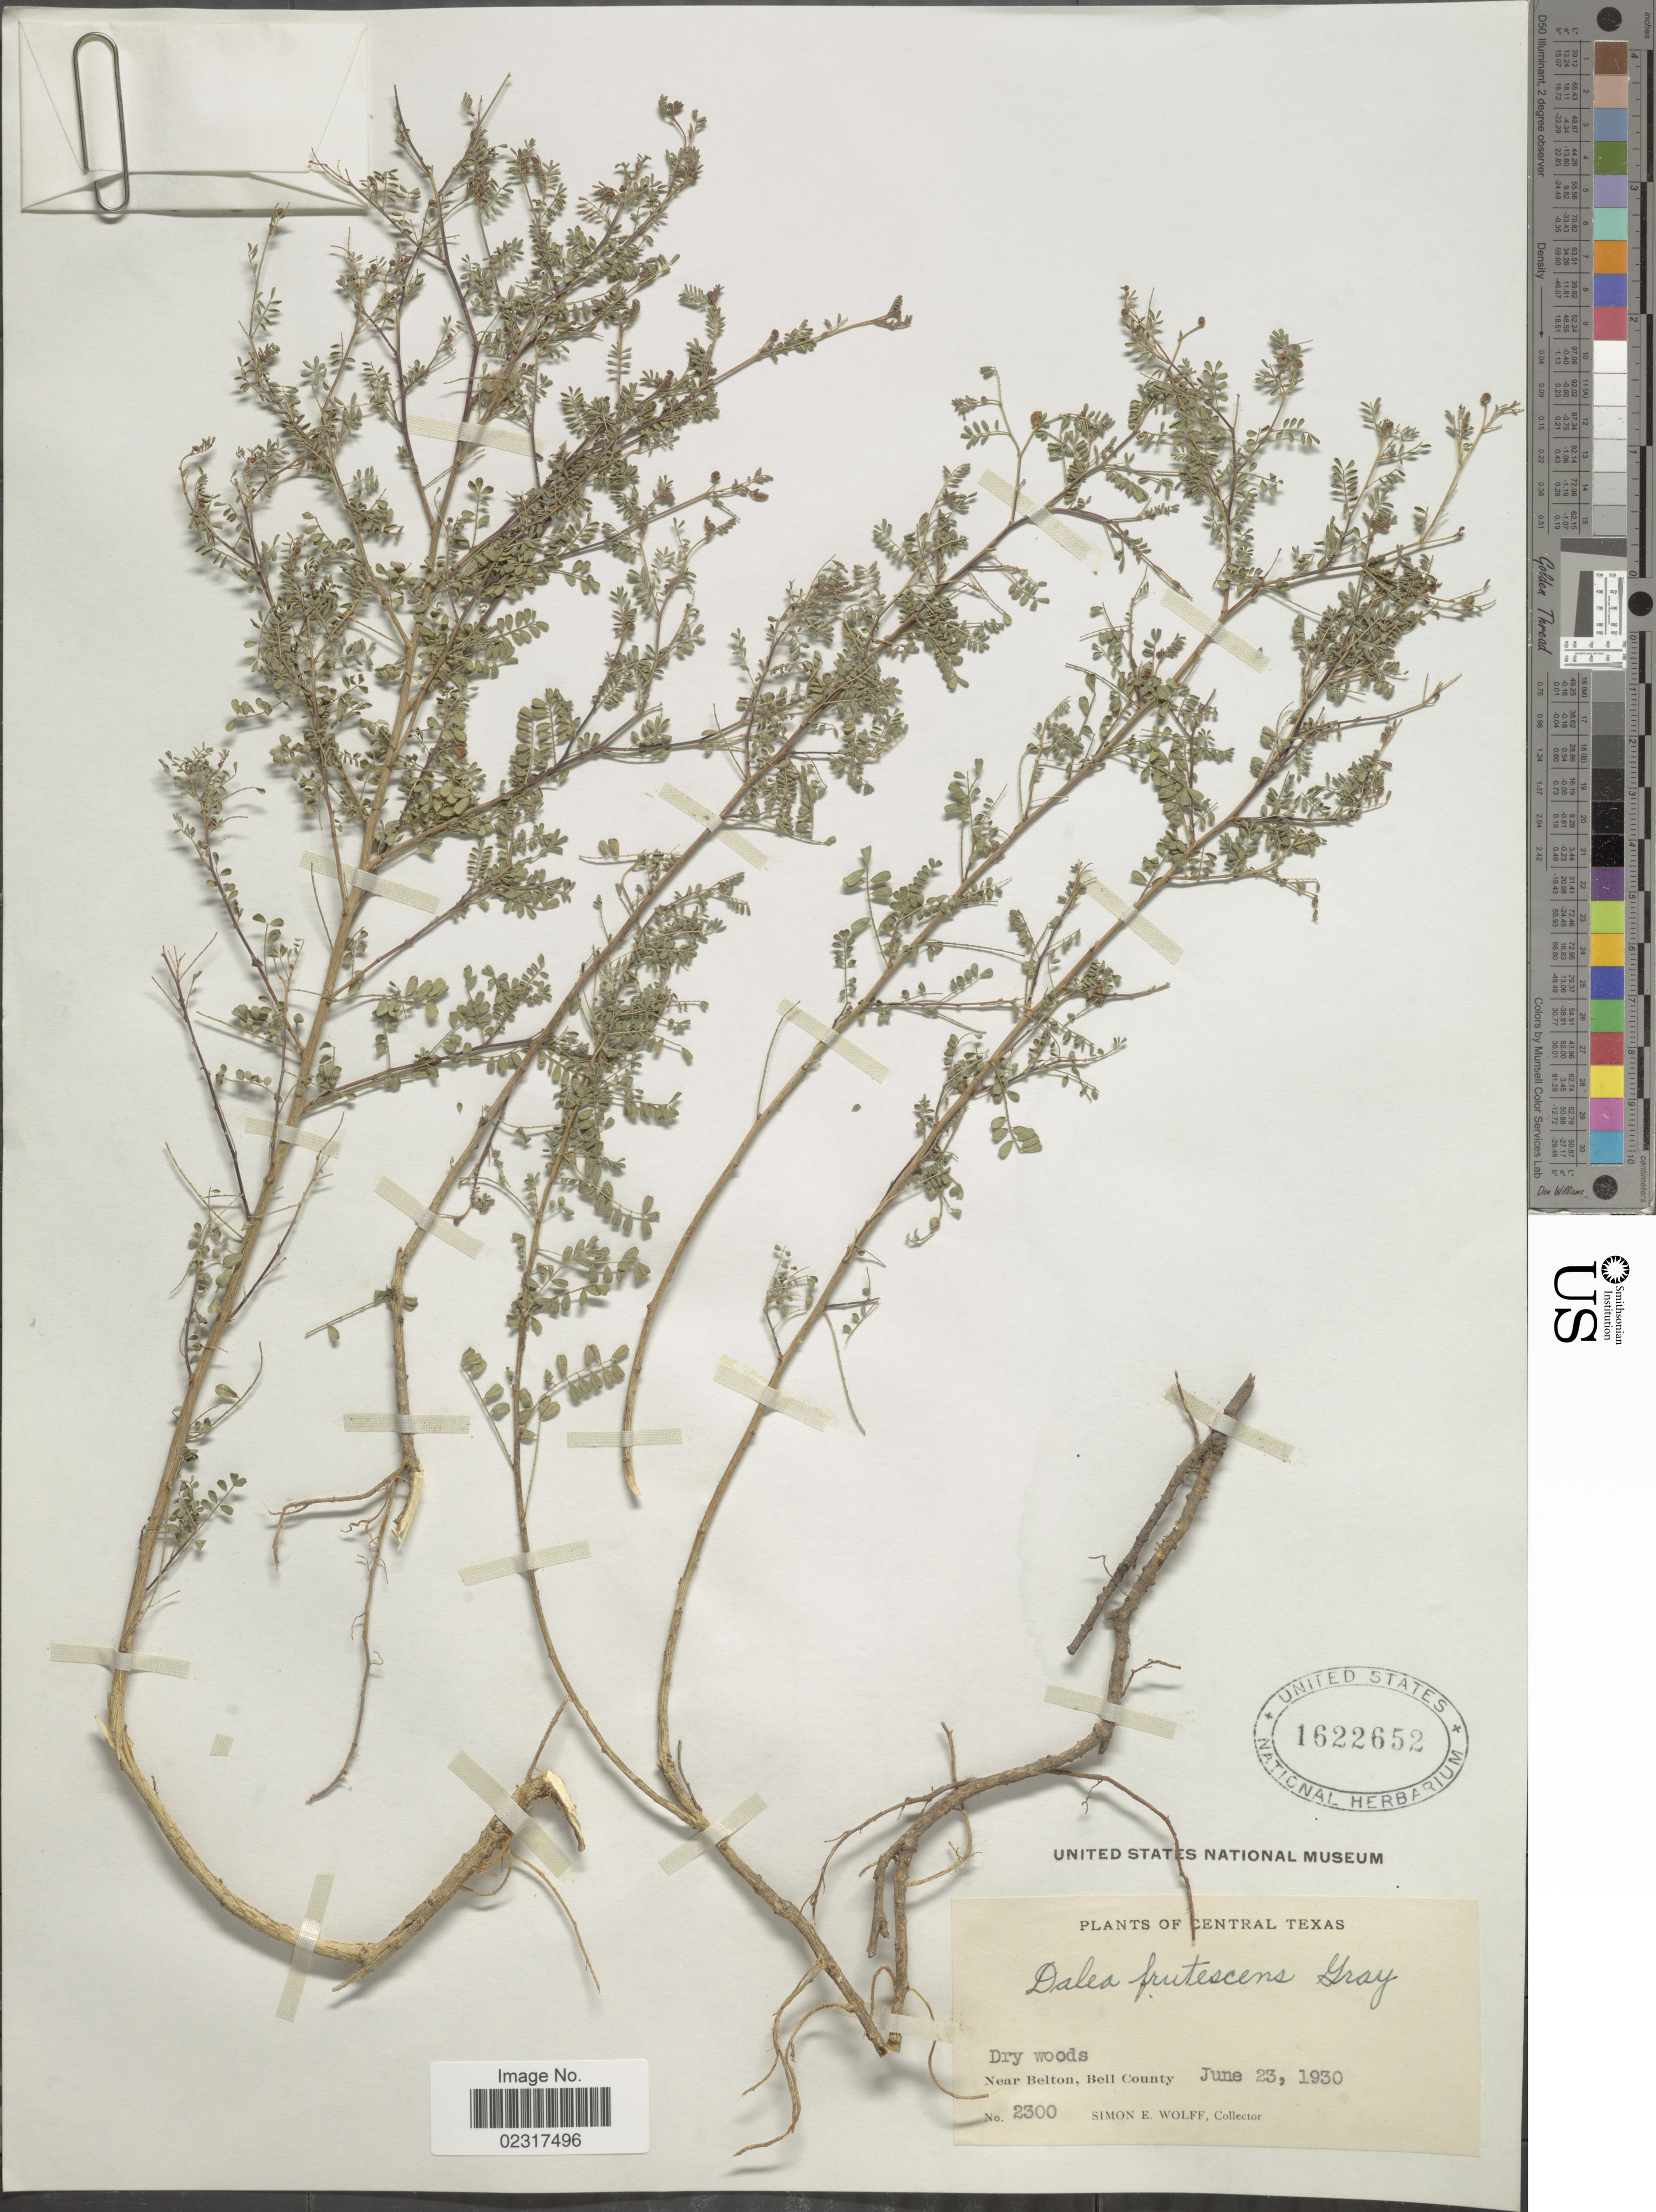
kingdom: Plantae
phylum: Tracheophyta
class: Magnoliopsida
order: Fabales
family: Fabaceae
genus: Dalea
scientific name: Dalea frutescens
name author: A. Gray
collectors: S. E. Wolff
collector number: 2300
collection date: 1930-06-23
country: United States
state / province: Texas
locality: Central Texas, Near Belton, Bell County.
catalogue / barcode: US 1622652